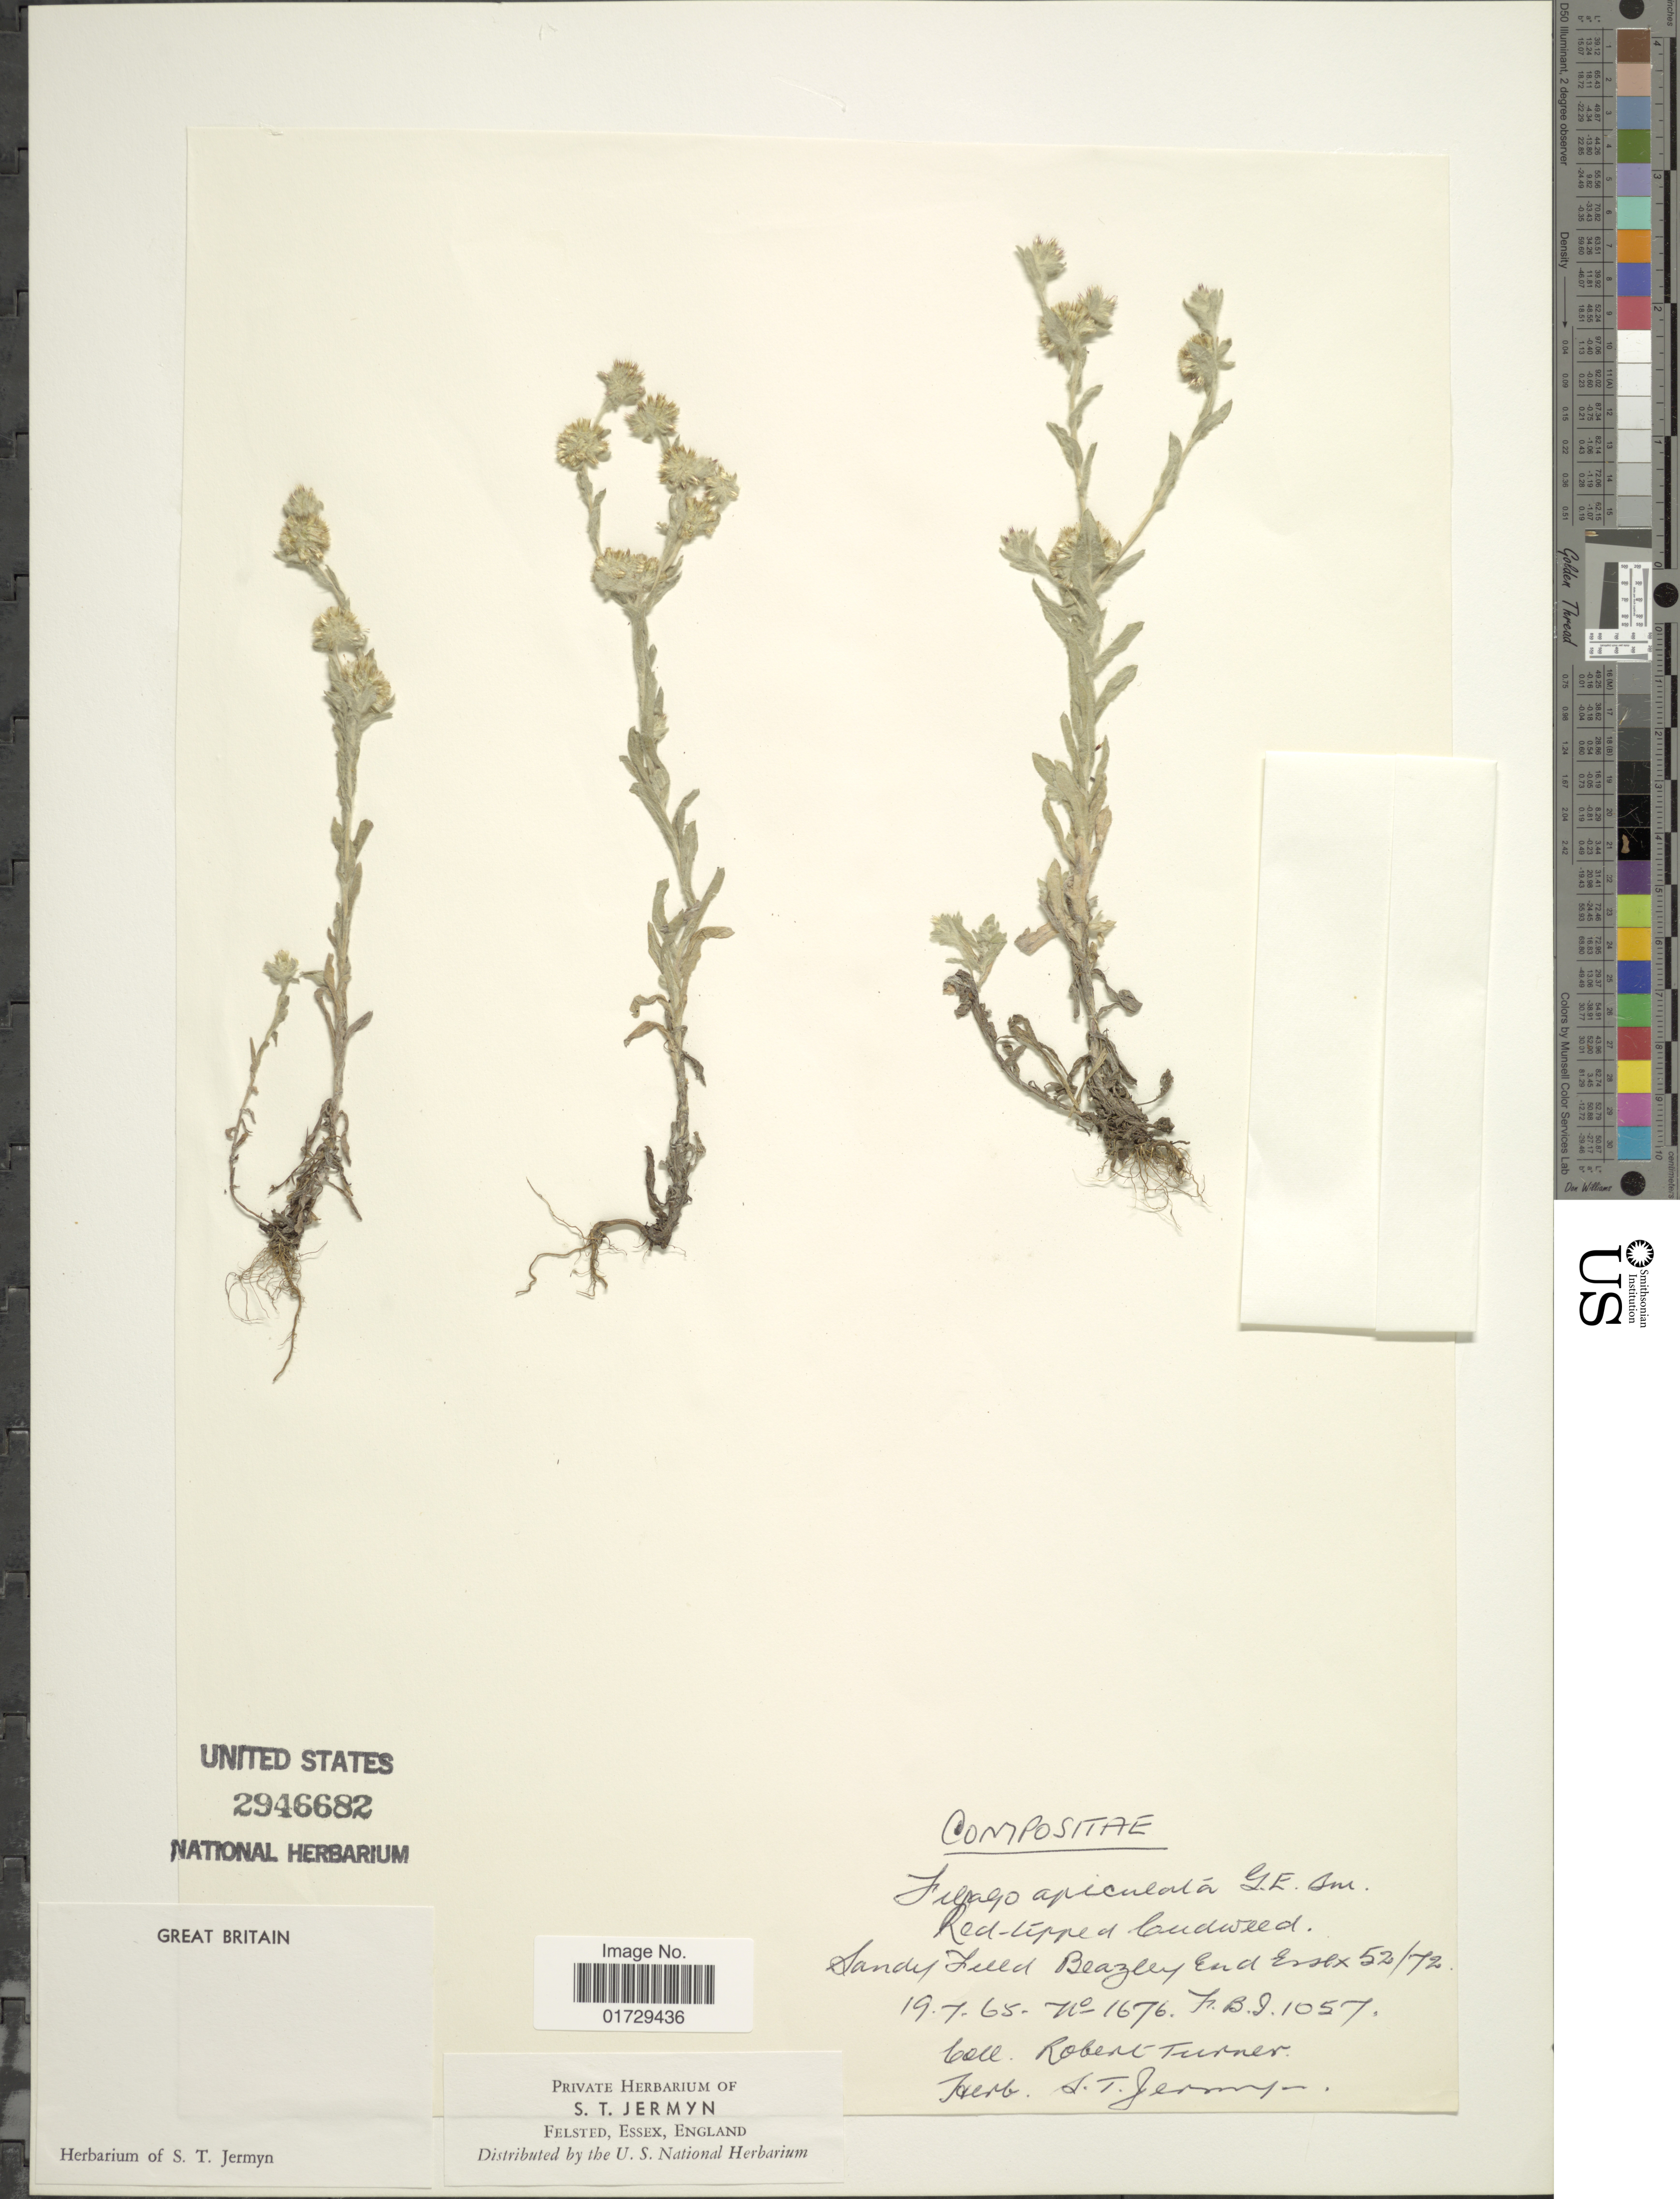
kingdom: Plantae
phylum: Tracheophyta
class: Magnoliopsida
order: Asterales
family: Asteraceae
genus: Filago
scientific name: Filago apiculata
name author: G.E. Sm. ex Bab.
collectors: R. M. Turner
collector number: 1676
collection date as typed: Transcribed d/m/y: 19/7/65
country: United Kingdom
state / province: England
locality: Red lipped cudweed. Sandy field, Beazley End Essex 52/72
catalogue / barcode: US 2946682